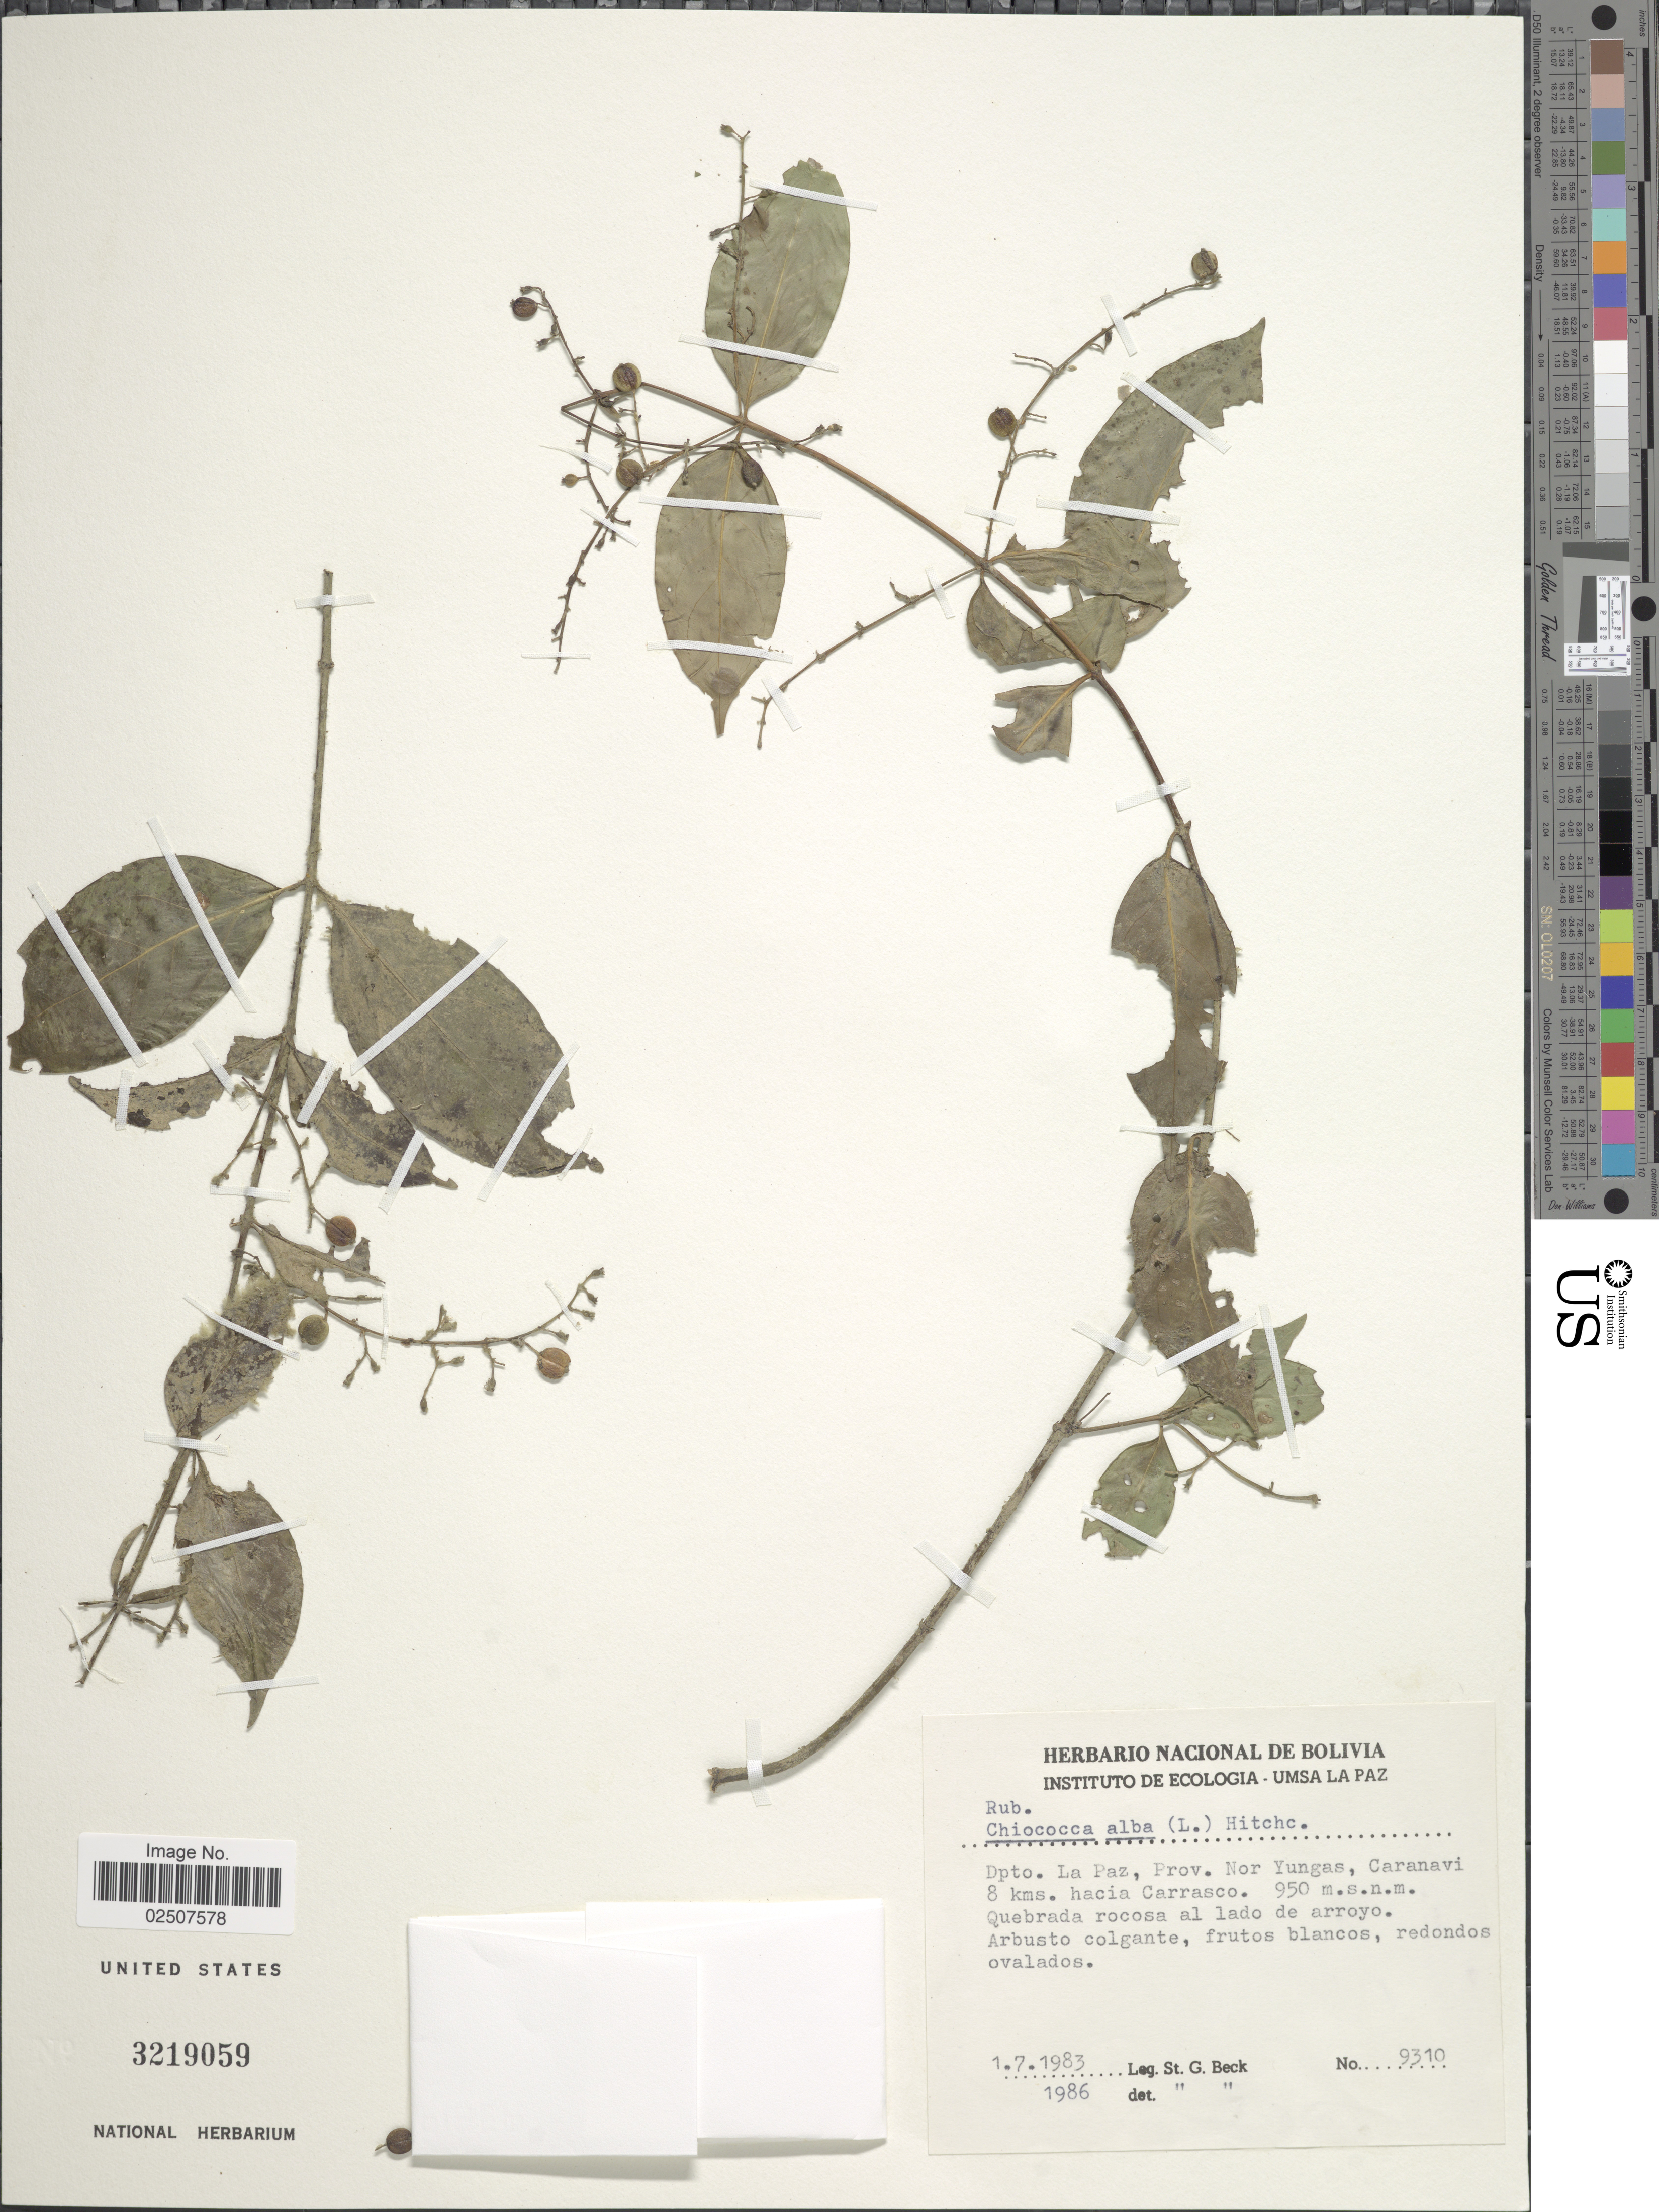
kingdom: Plantae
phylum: Tracheophyta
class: Magnoliopsida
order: Gentianales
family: Rubiaceae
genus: Chiococca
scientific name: Chiococca alba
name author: (L.) Hitchc.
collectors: S. G. Beck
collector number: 9310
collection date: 1983-07-01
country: Bolivia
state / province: La Paz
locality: Dpto. La Paz, Prov. Nor Yungas, Caranavi, 8 kms. hacia Carrasco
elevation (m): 950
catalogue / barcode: US 3219059